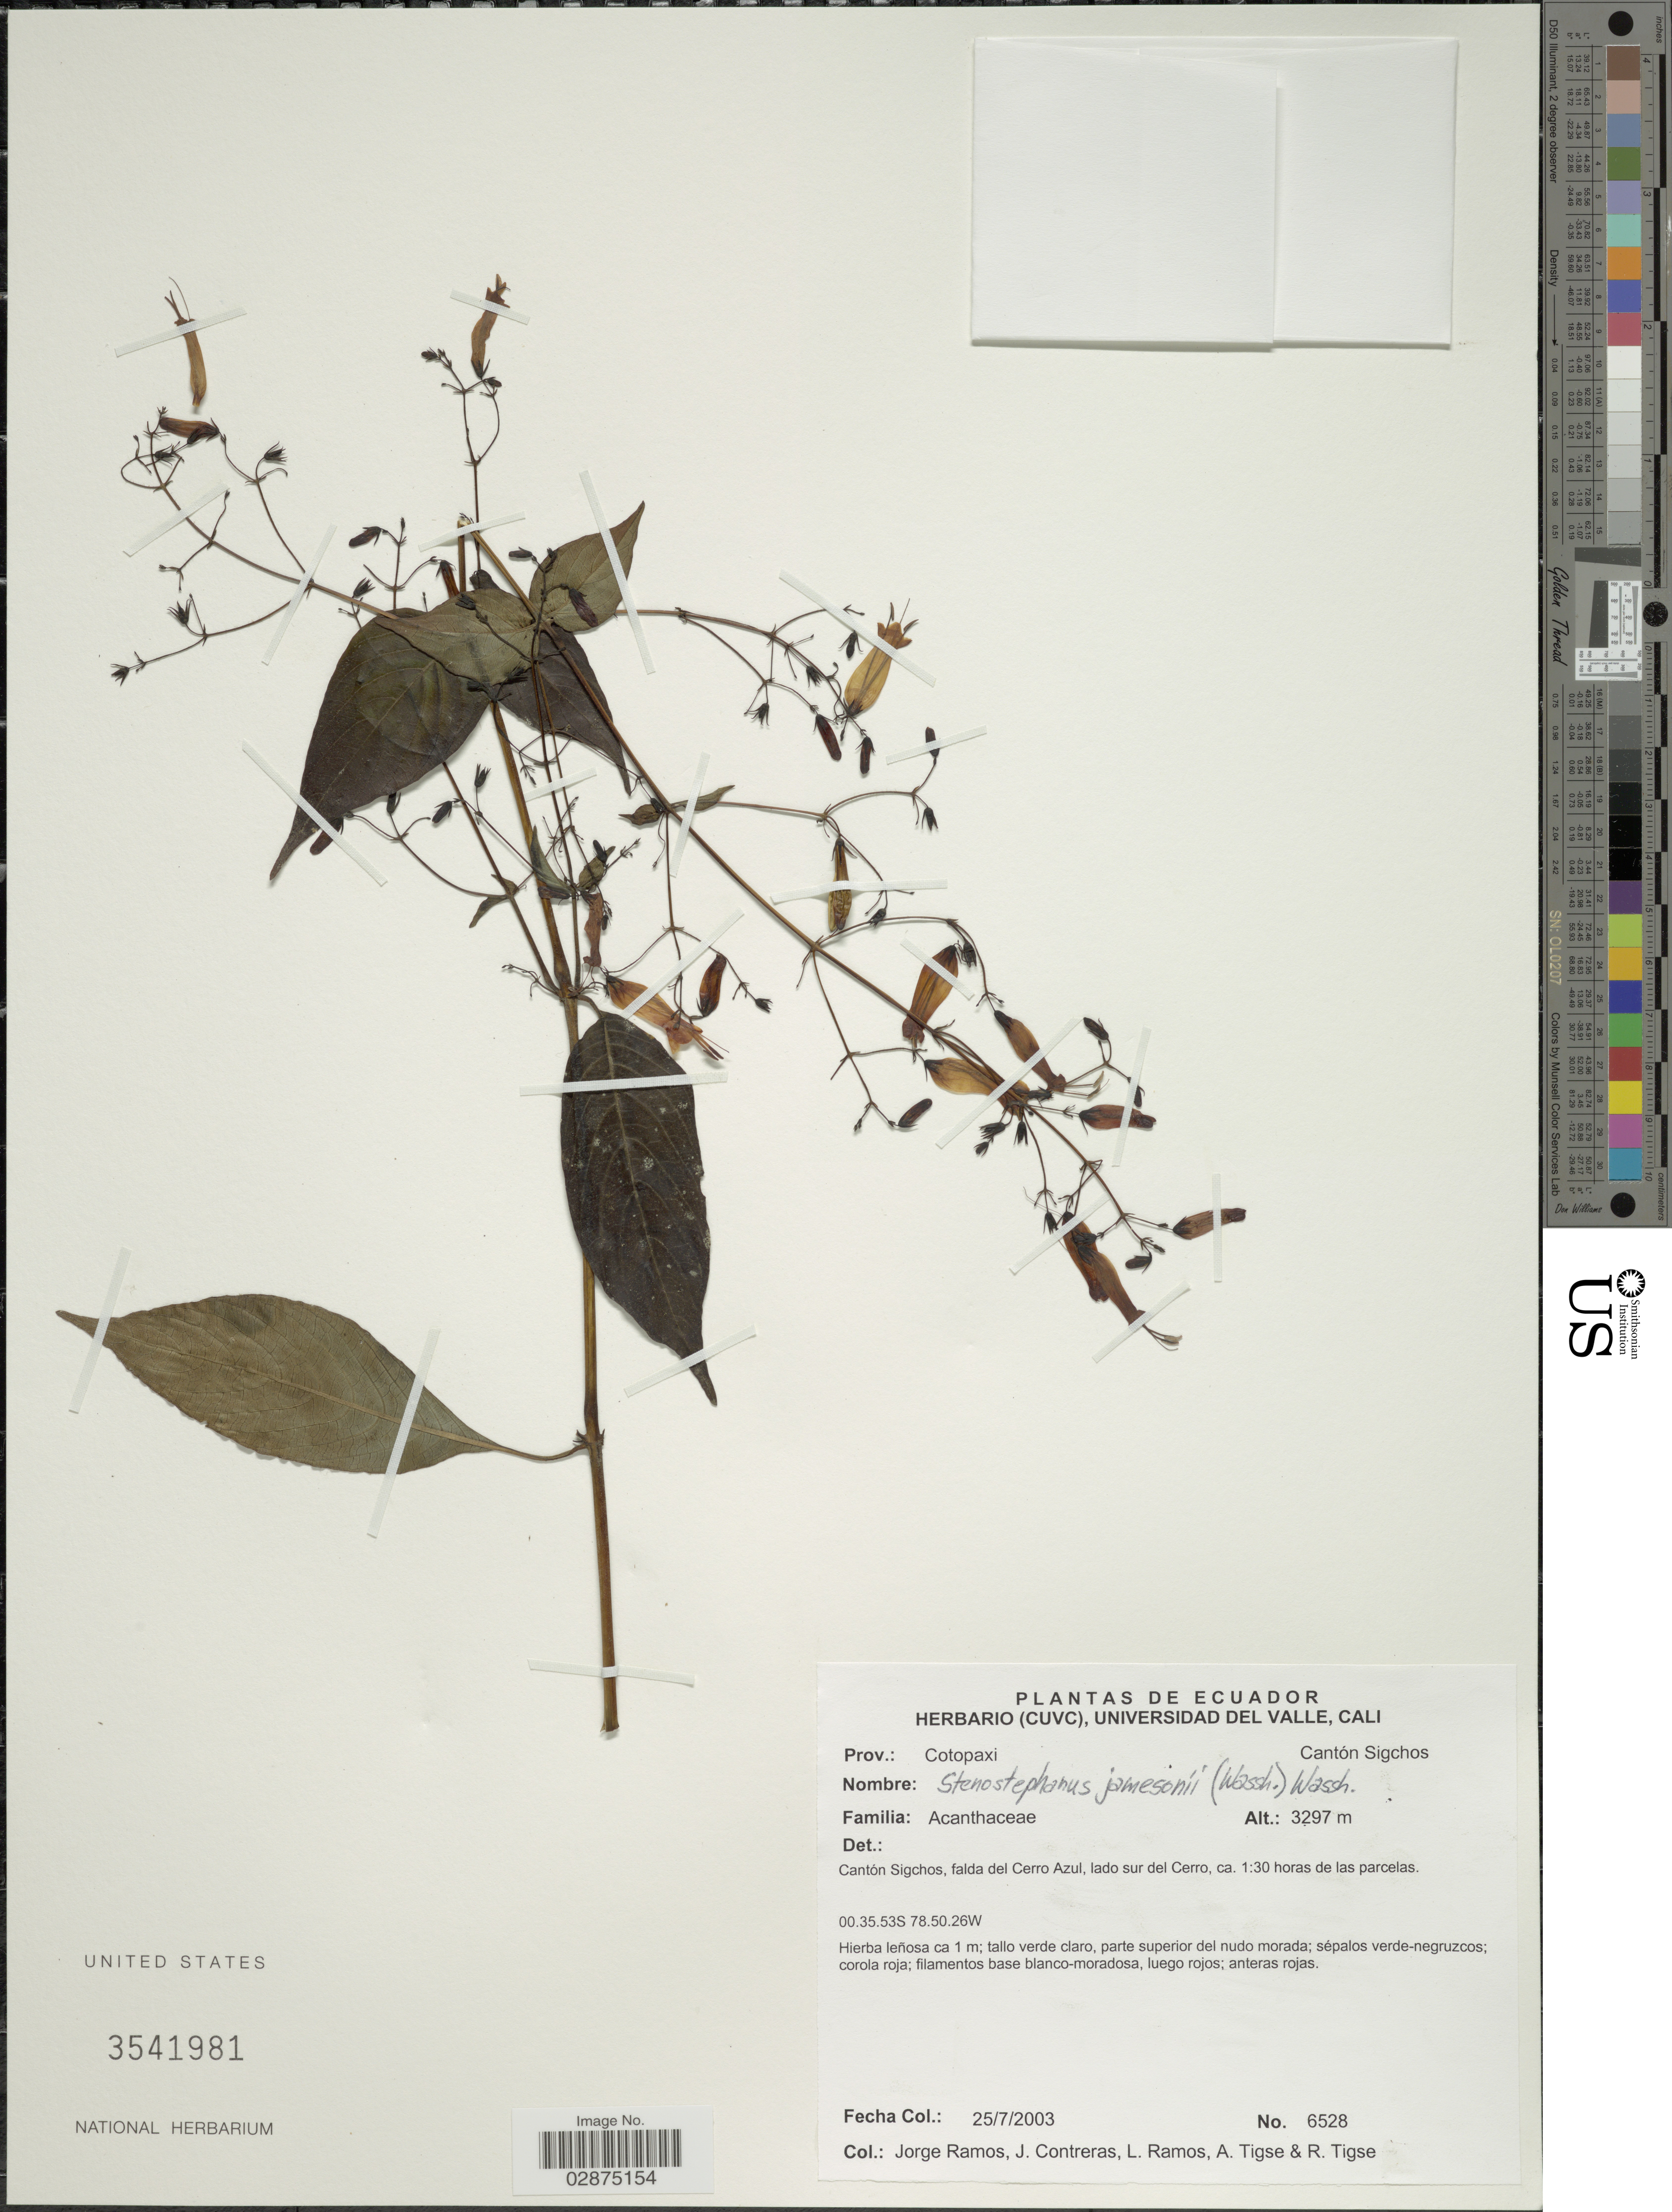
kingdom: Plantae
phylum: Tracheophyta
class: Magnoliopsida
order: Lamiales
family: Acanthaceae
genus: Stenostephanus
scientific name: Stenostephanus jamesonii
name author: (Wassh.) Wassh.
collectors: J. Ramos, J. Contreras, L. Ramos, A. Tigse & R. Tigse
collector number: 6528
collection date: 2003-07-25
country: Ecuador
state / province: Cotopaxi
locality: Cantón Sigchos, falda del Cerro Azul, lado sur del Cerro, ca. 1:30 horas de las parcelas.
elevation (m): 3297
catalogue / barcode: US 3541981